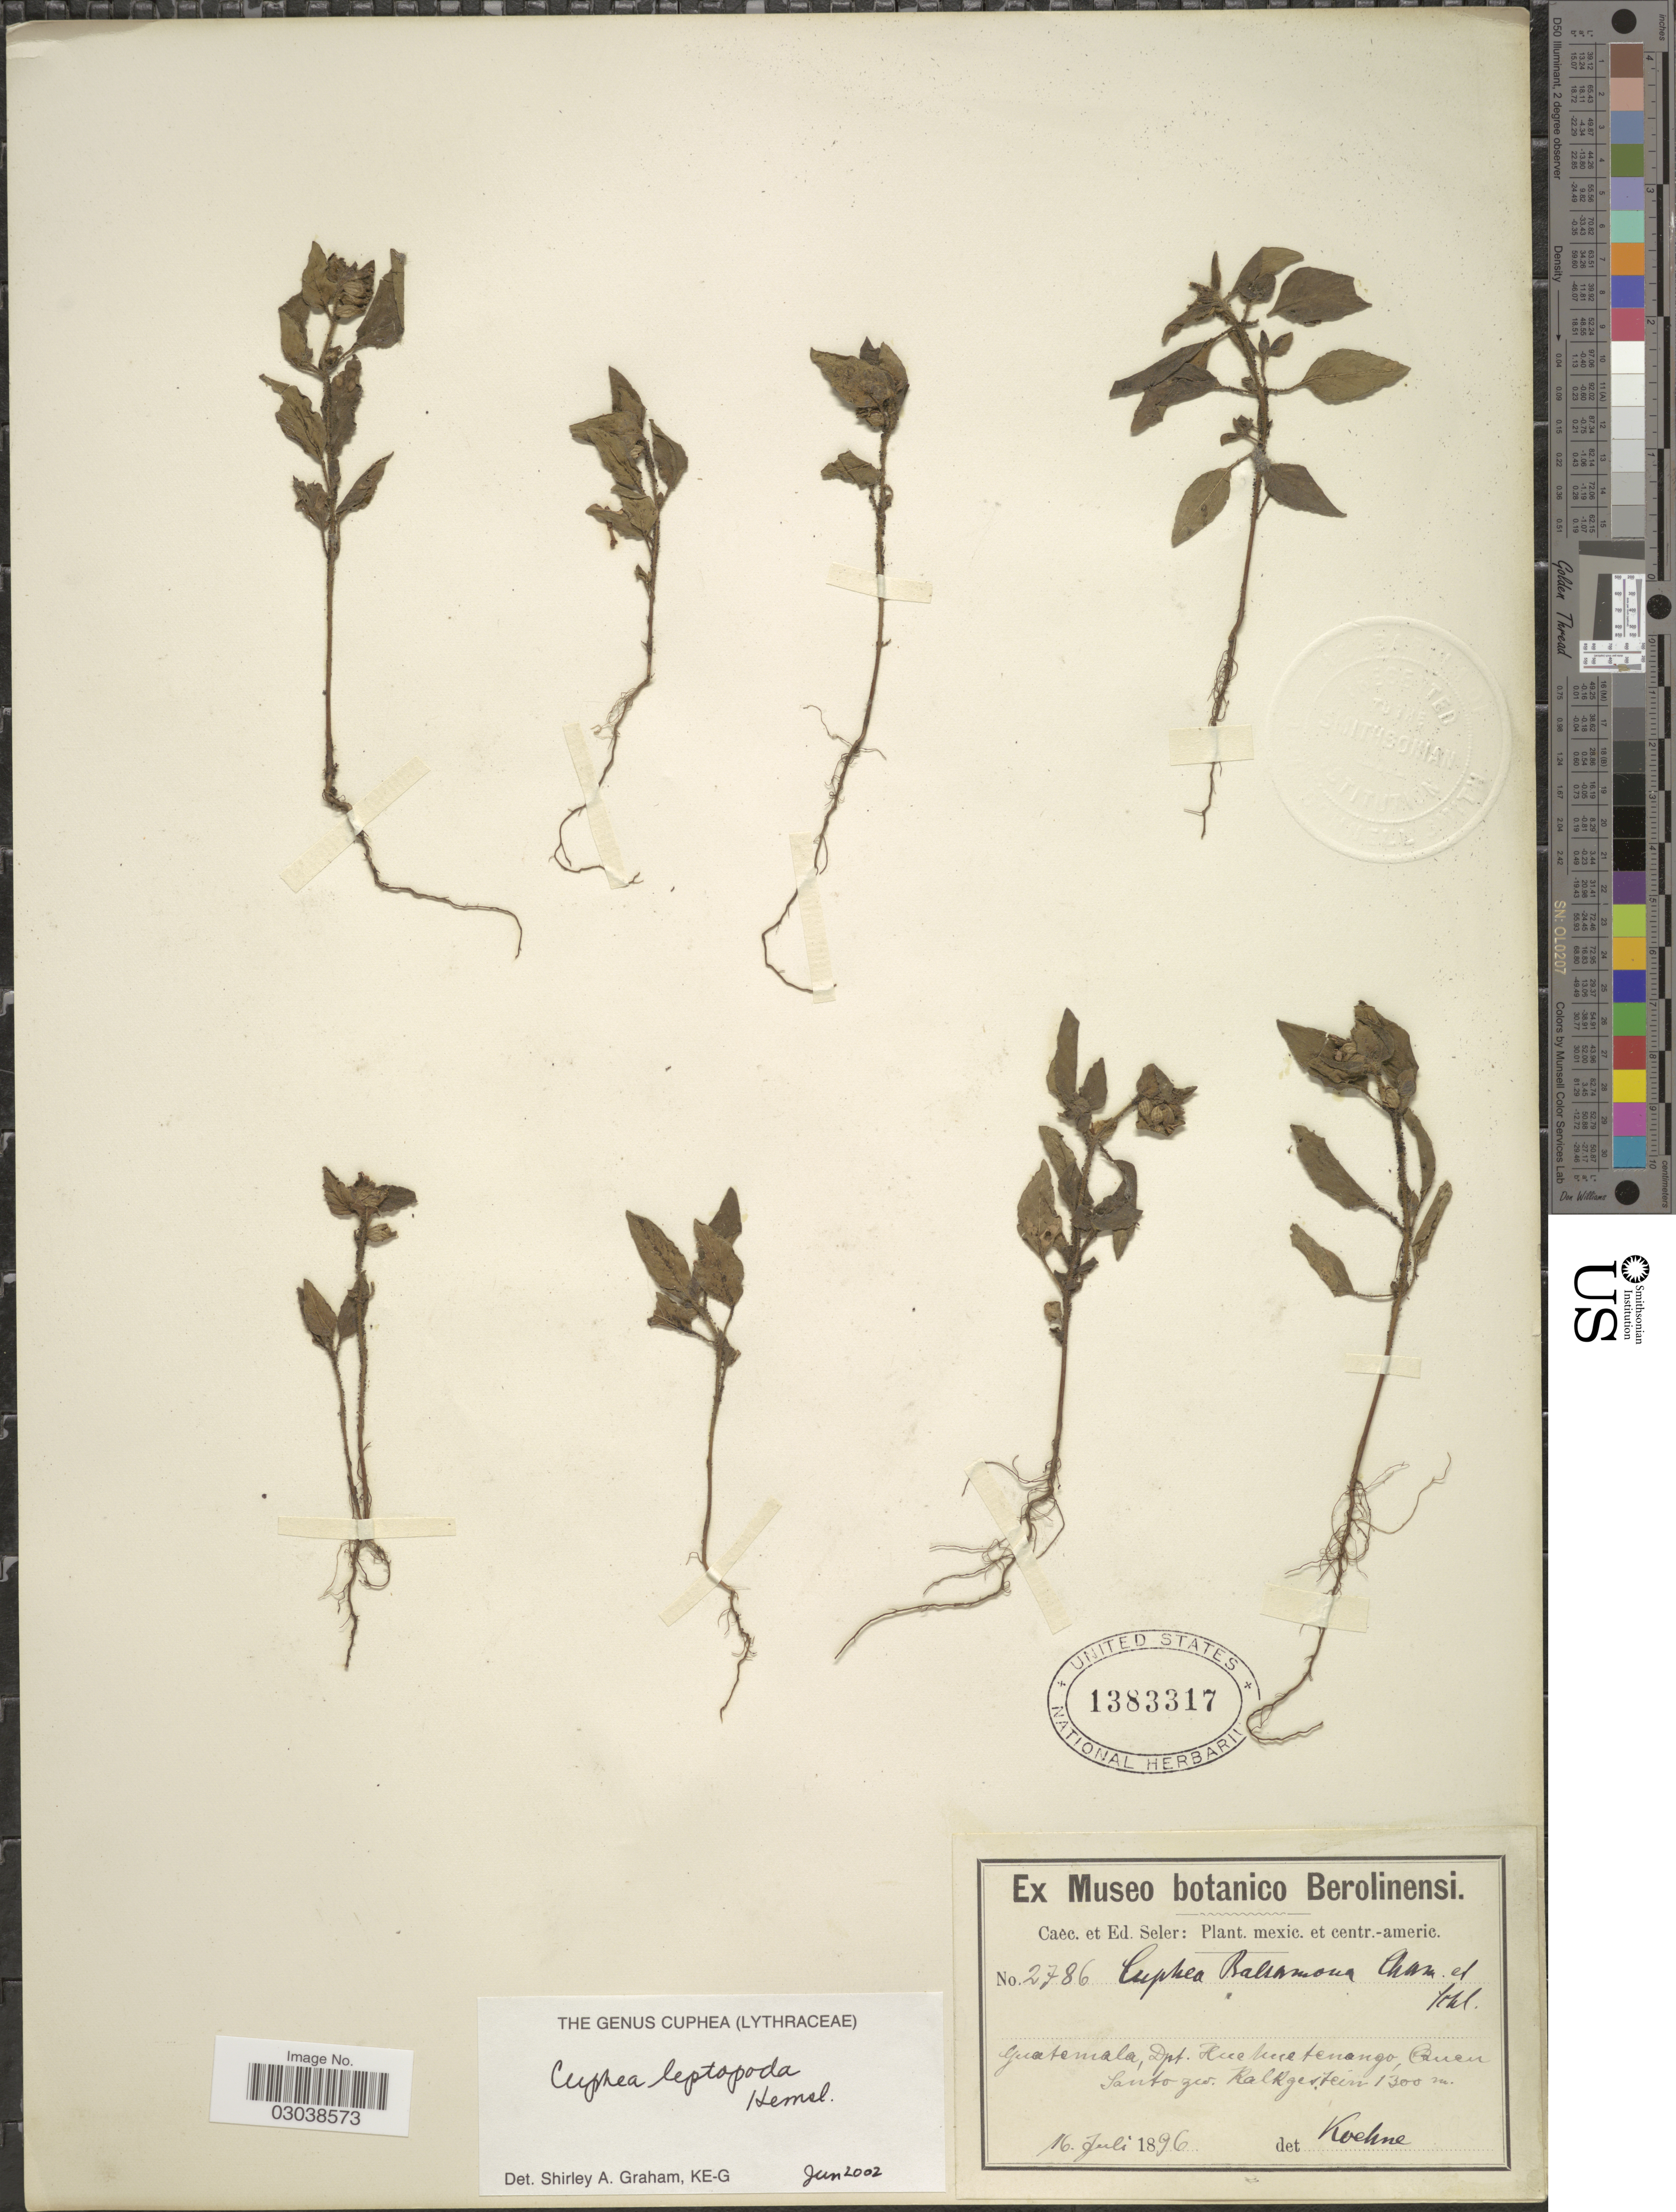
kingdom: Plantae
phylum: Tracheophyta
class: Magnoliopsida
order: Myrtales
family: Lythraceae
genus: Cuphea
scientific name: Cuphea leptopoda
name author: Hemsl.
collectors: ex Caec. et Ed Seler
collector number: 2786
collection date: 1896-07-16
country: Guatemala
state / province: Huehuetenango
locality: Dpt. Huehuetenango, Quen Santo gw. Kalkgestein.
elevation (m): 1300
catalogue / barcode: US 1383317